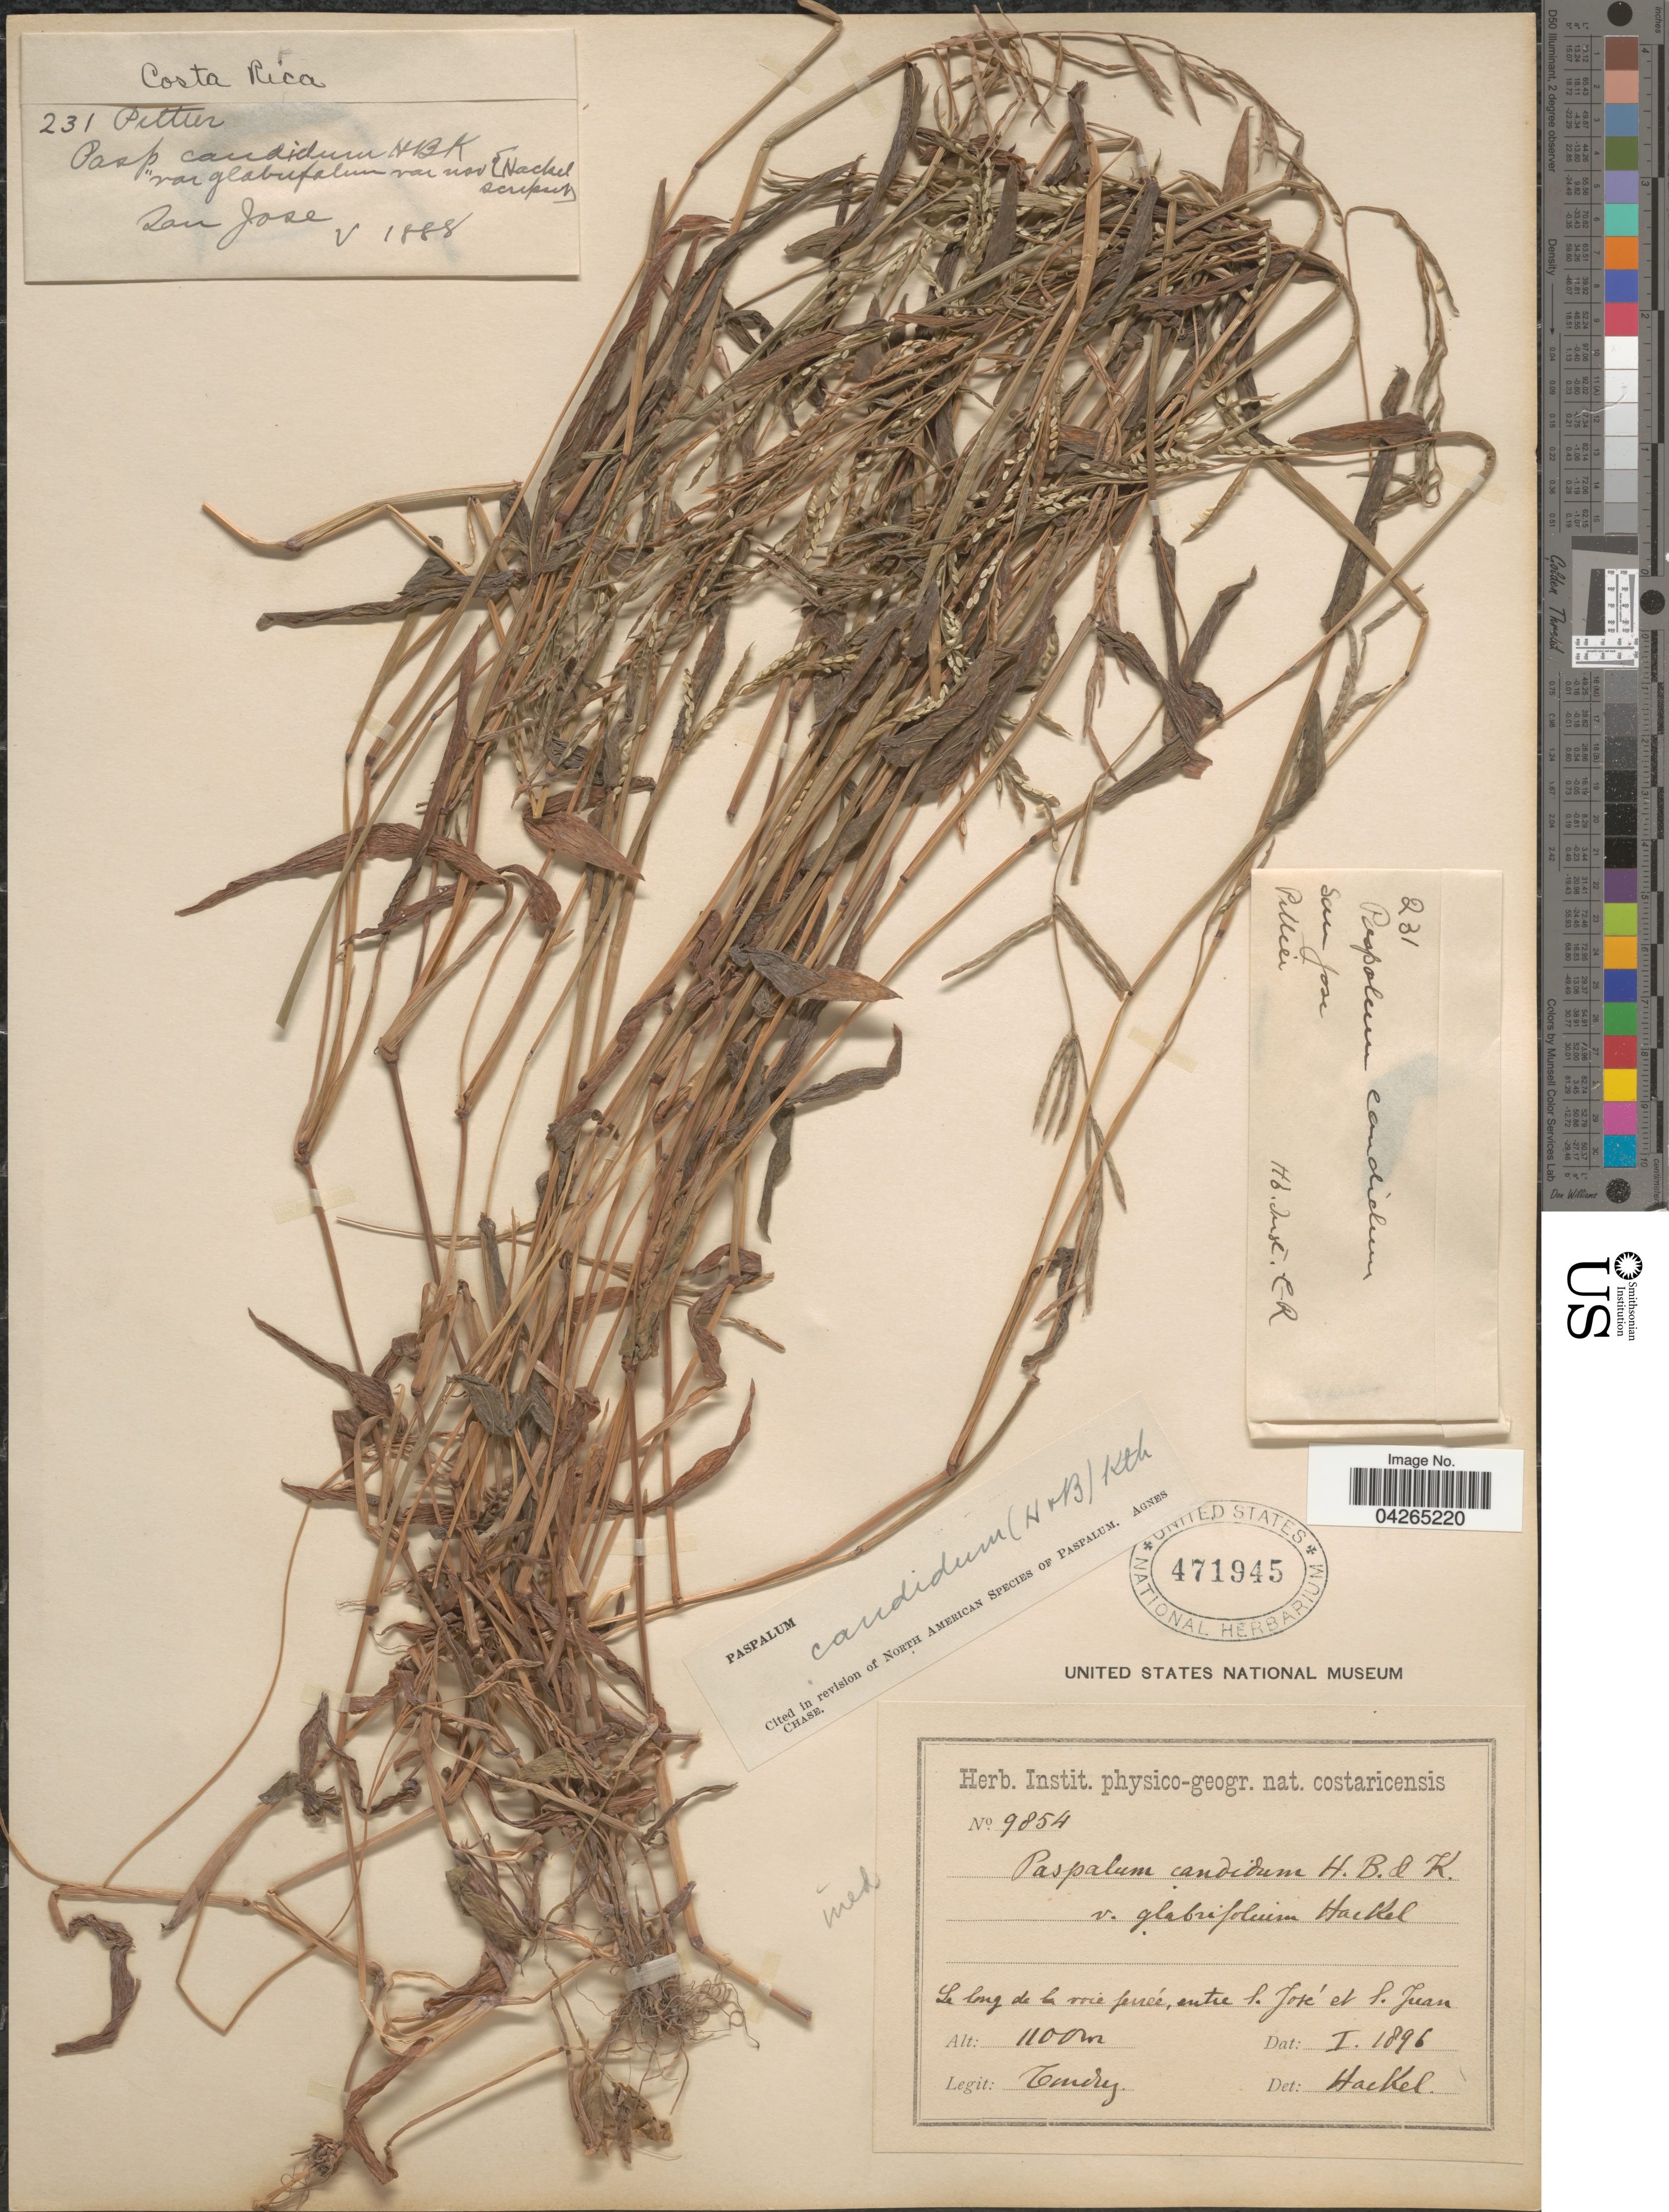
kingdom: Plantae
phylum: Tracheophyta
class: Liliopsida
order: Poales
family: Poaceae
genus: Paspalum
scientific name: Paspalum candidum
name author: (Humb. & Bonpl. ex Fleugge) Kunth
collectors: Pittier, --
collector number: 231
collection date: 1888-05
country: Costa Rica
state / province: San José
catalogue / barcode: US 471945